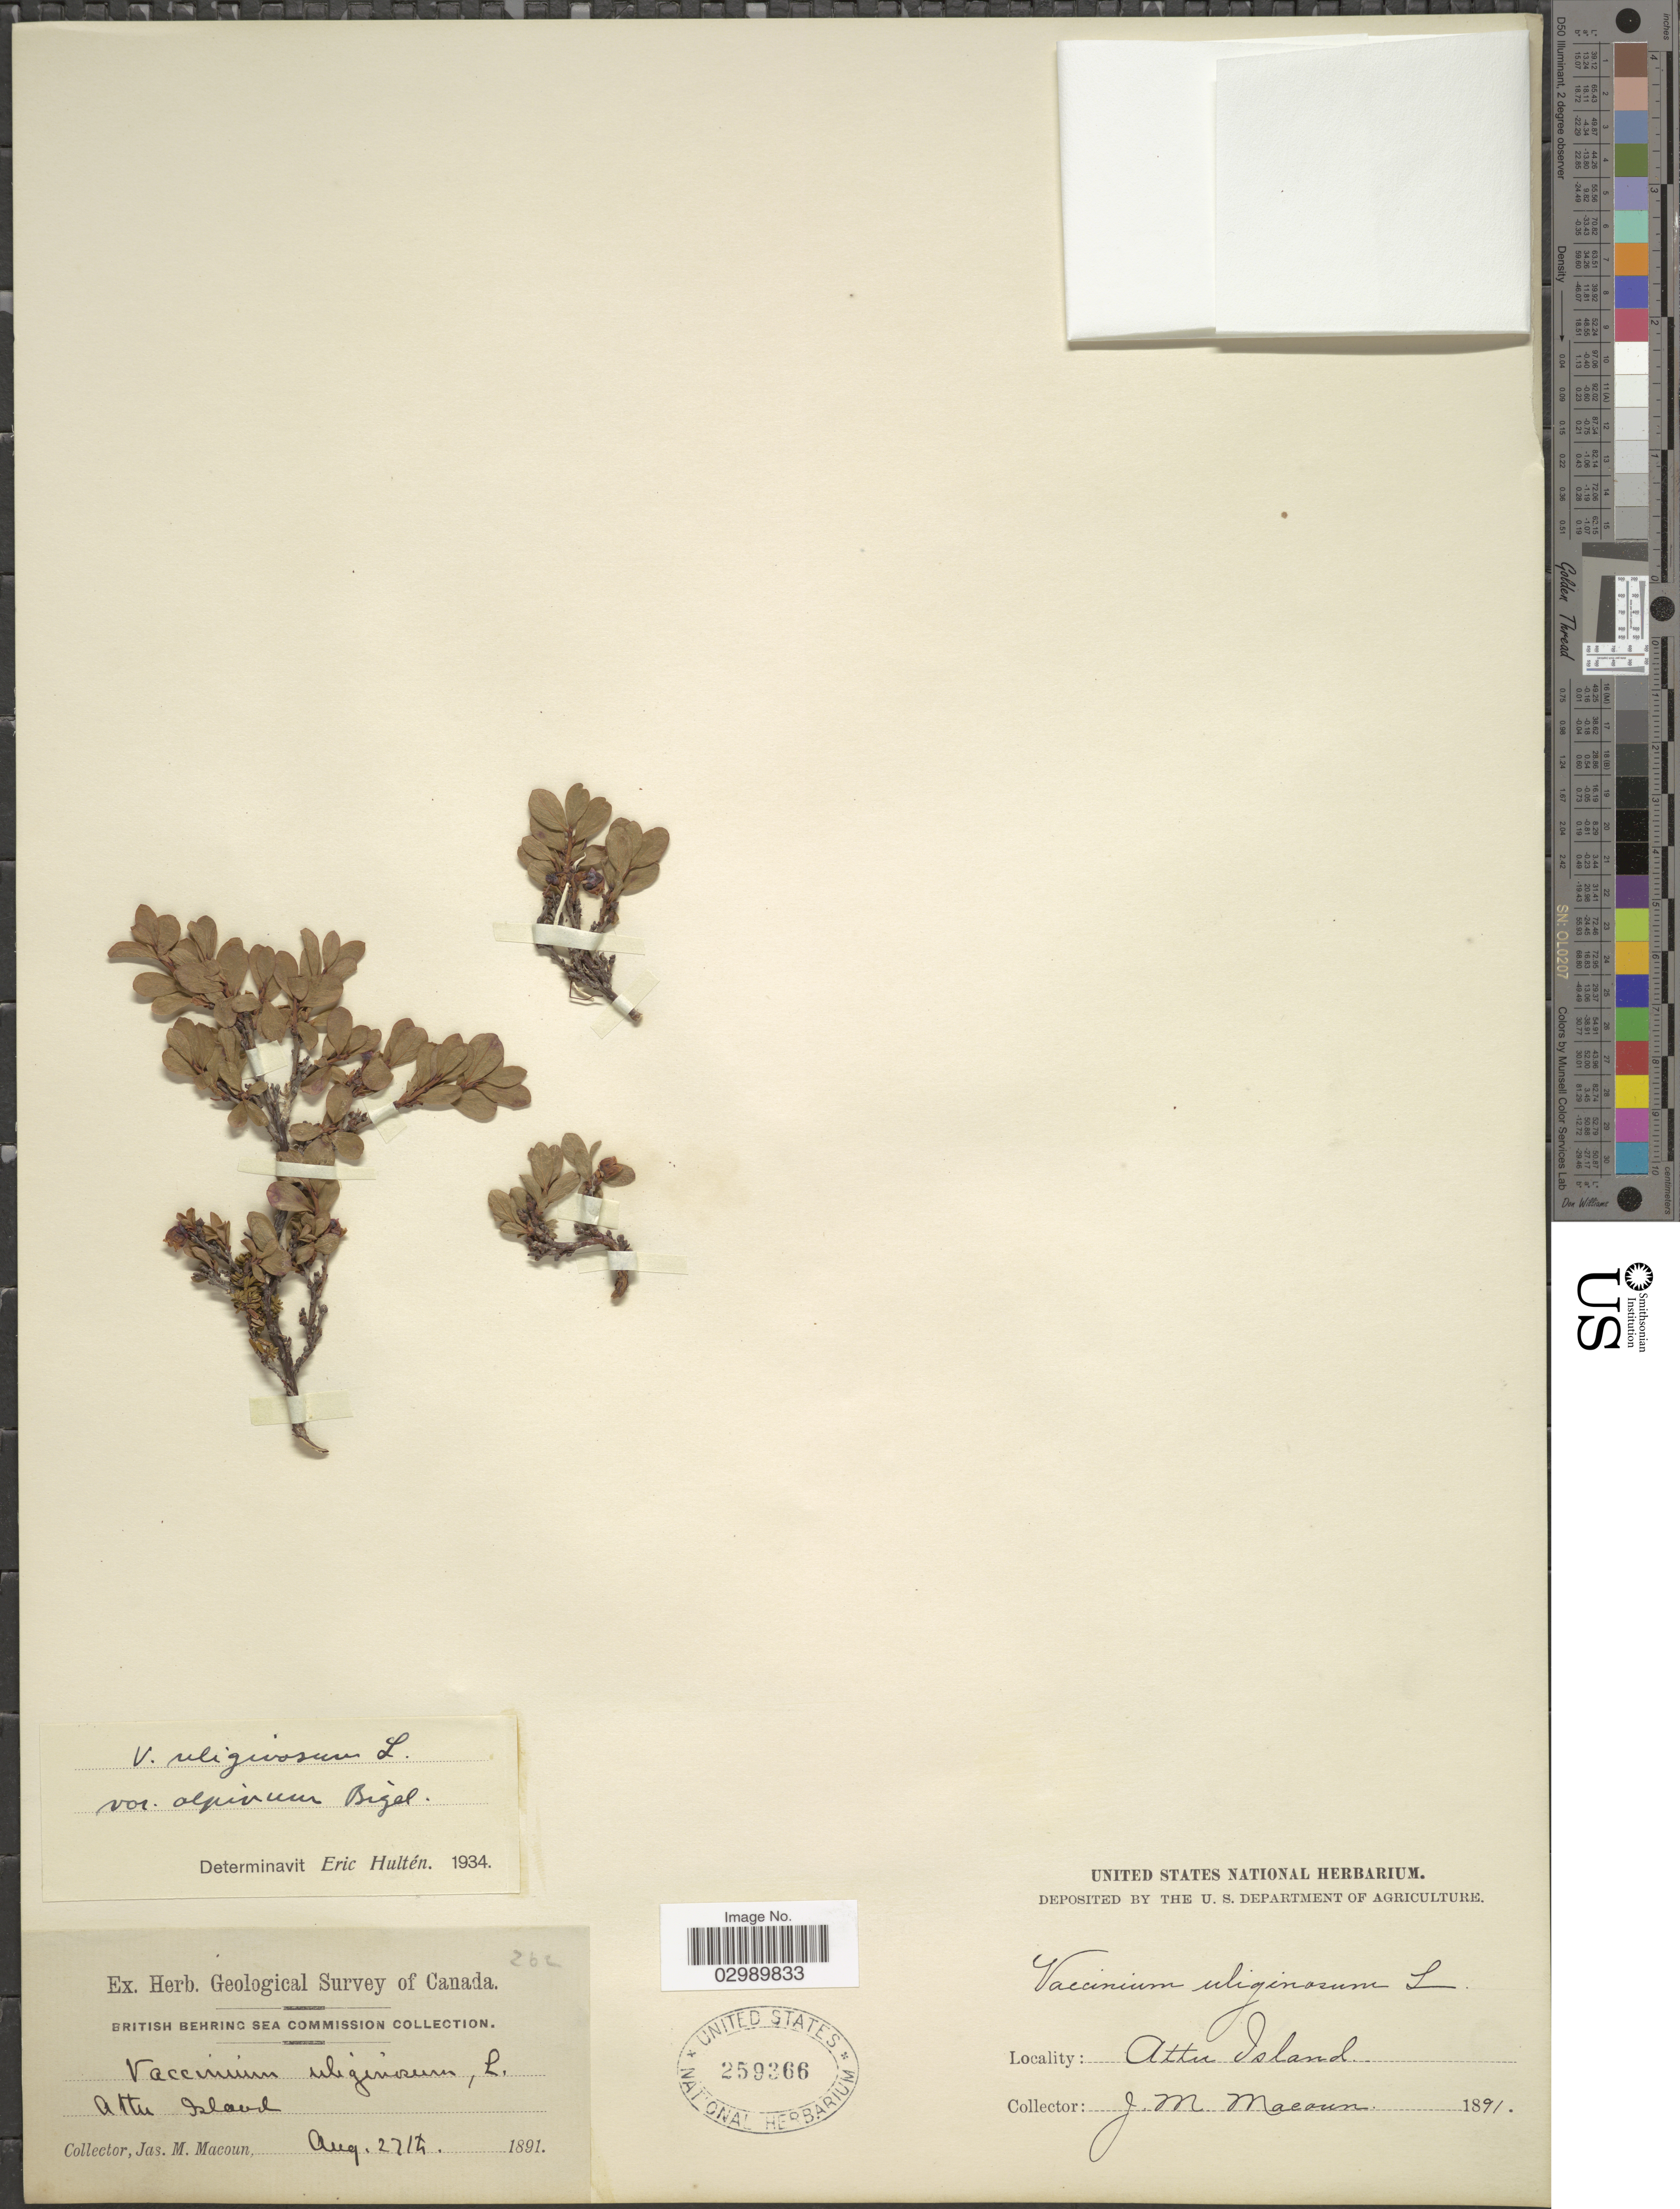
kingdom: Plantae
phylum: Tracheophyta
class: Magnoliopsida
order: Ericales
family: Ericaceae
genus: Vaccinium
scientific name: Vaccinium uliginosum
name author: L.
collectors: J. M. Macoun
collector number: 262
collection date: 1891-08-27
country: United States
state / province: Alaska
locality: Attu Island.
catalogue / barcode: US 259366